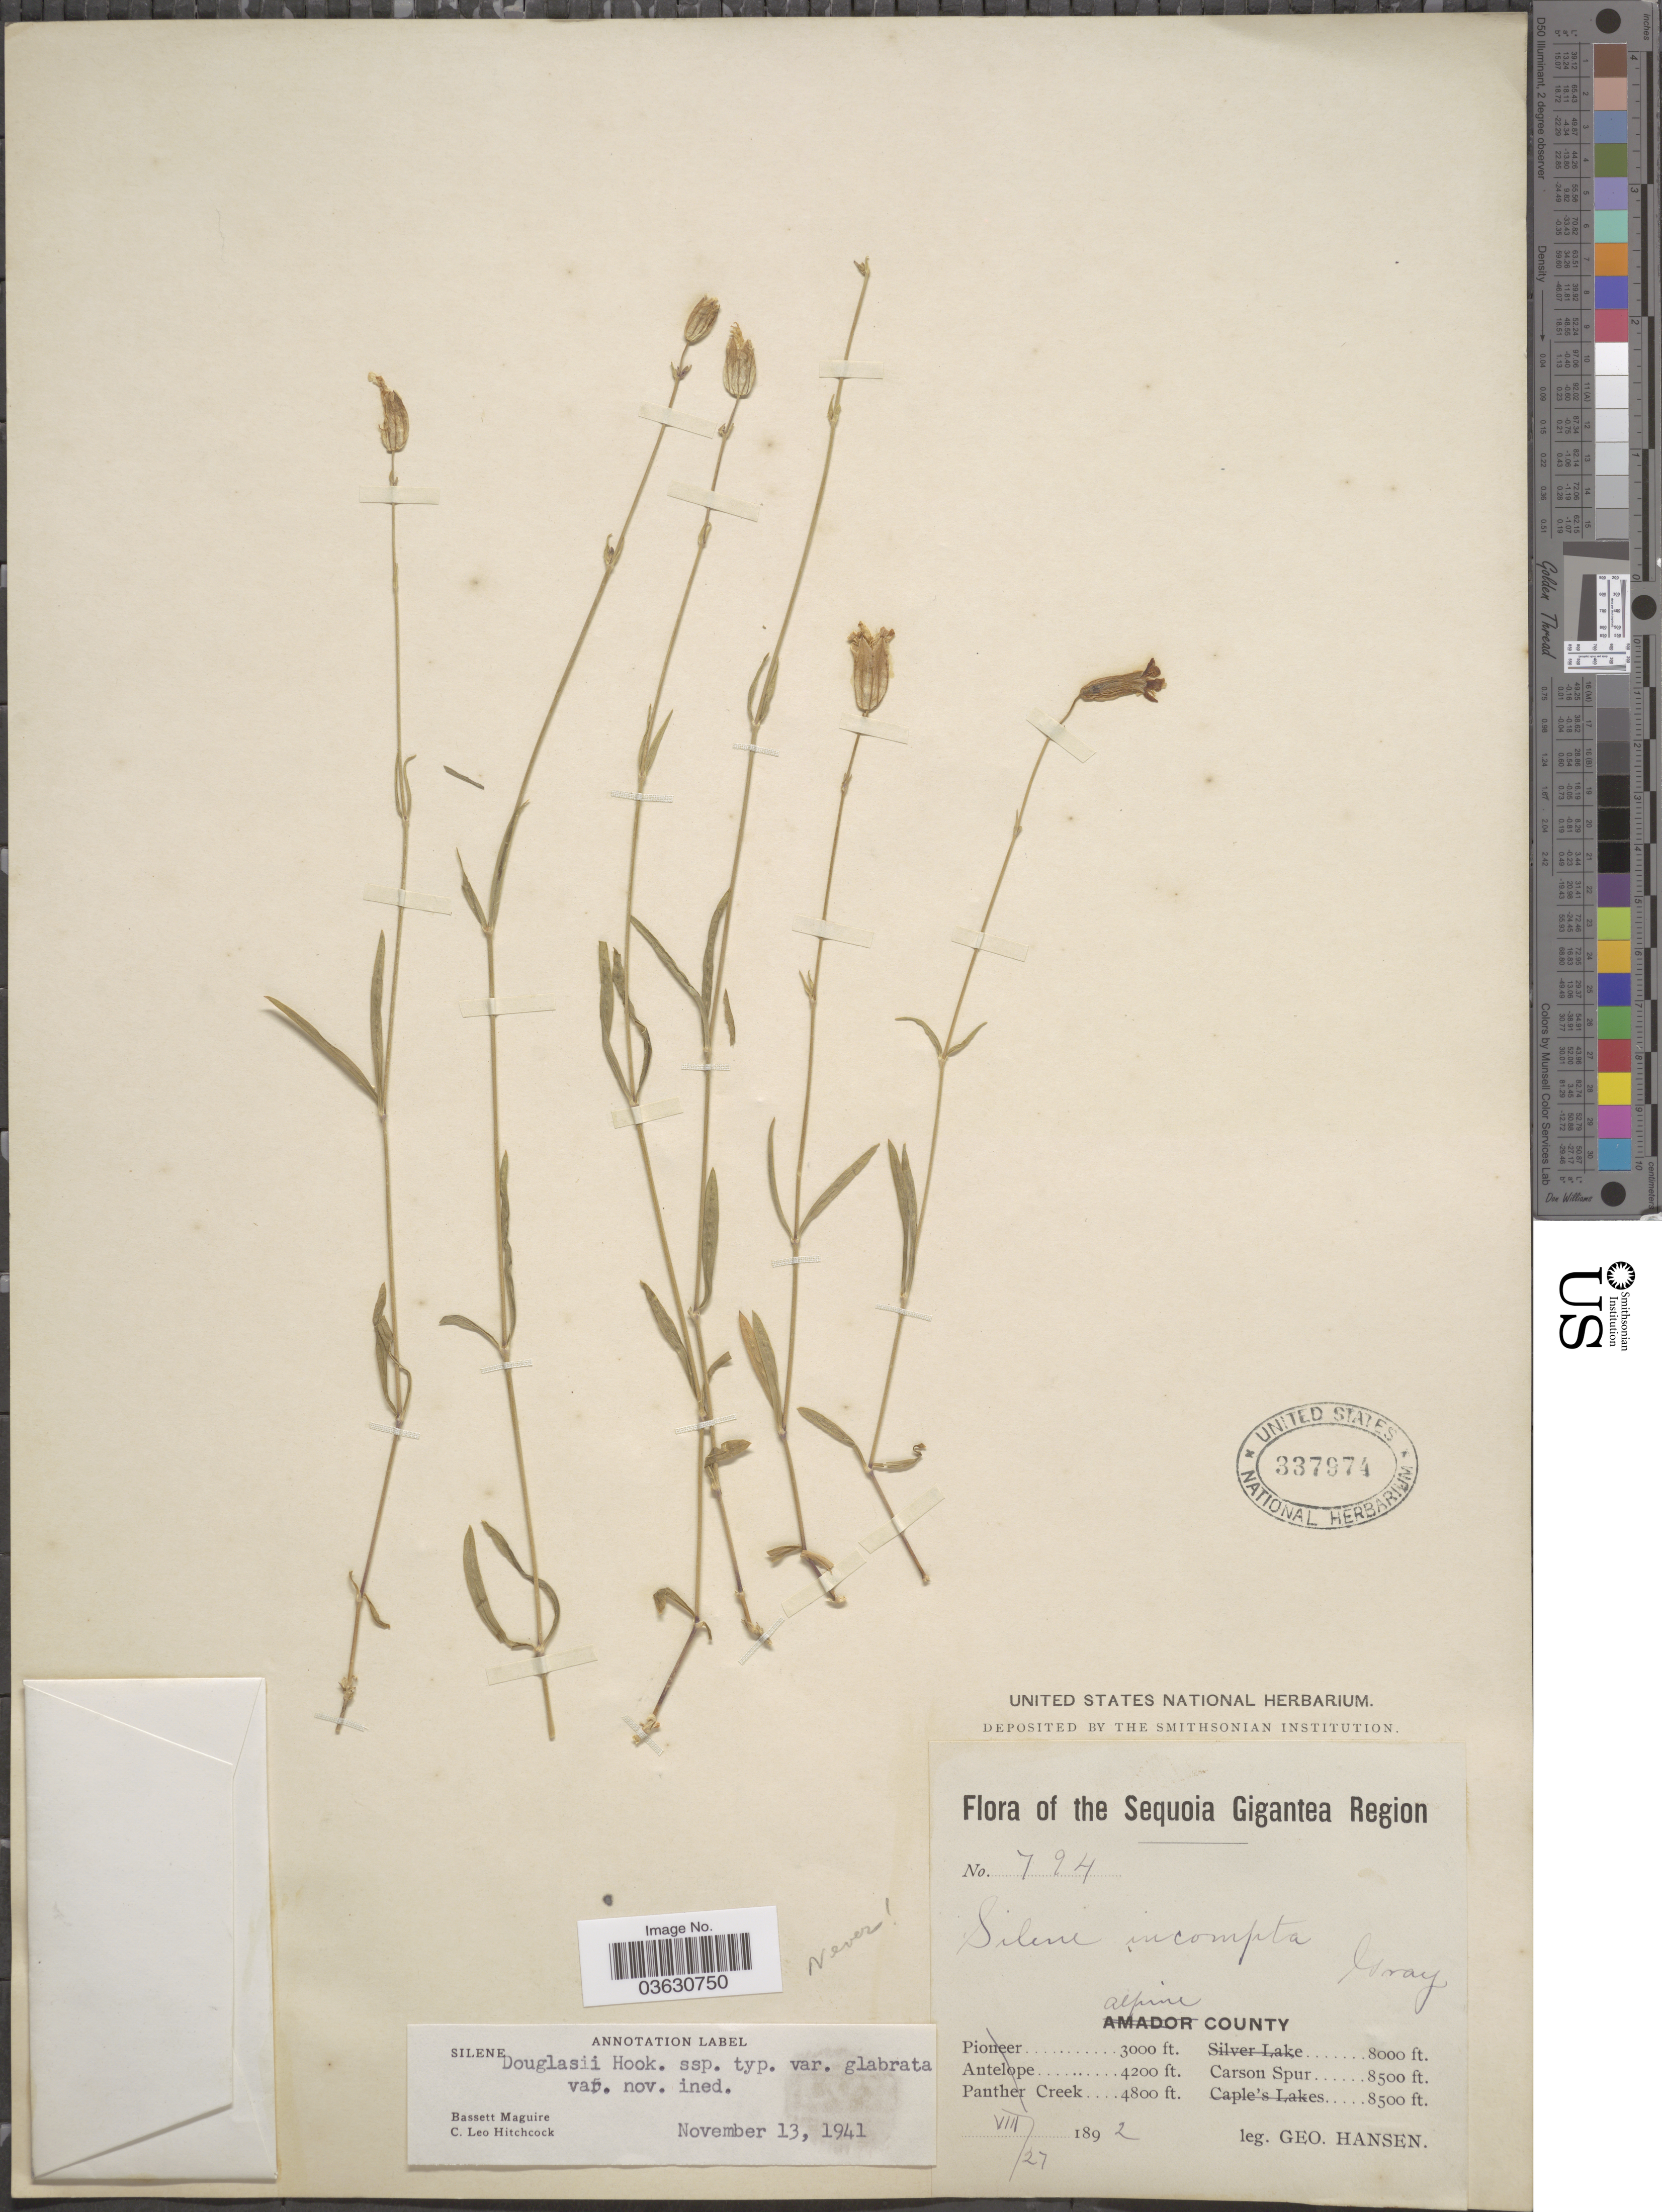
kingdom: Plantae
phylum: Tracheophyta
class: Magnoliopsida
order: Caryophyllales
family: Caryophyllaceae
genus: Silene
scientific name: Silene douglasii var. glabrata Maguire & C.L. Hitchc. var. nov. ined.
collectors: G. Hansen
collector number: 794*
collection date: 1892-08-27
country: United States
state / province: California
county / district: Alpine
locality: The Sequoia Gigantea Region. Alpine County. Carson Spur.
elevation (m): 2591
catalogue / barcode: US 337974